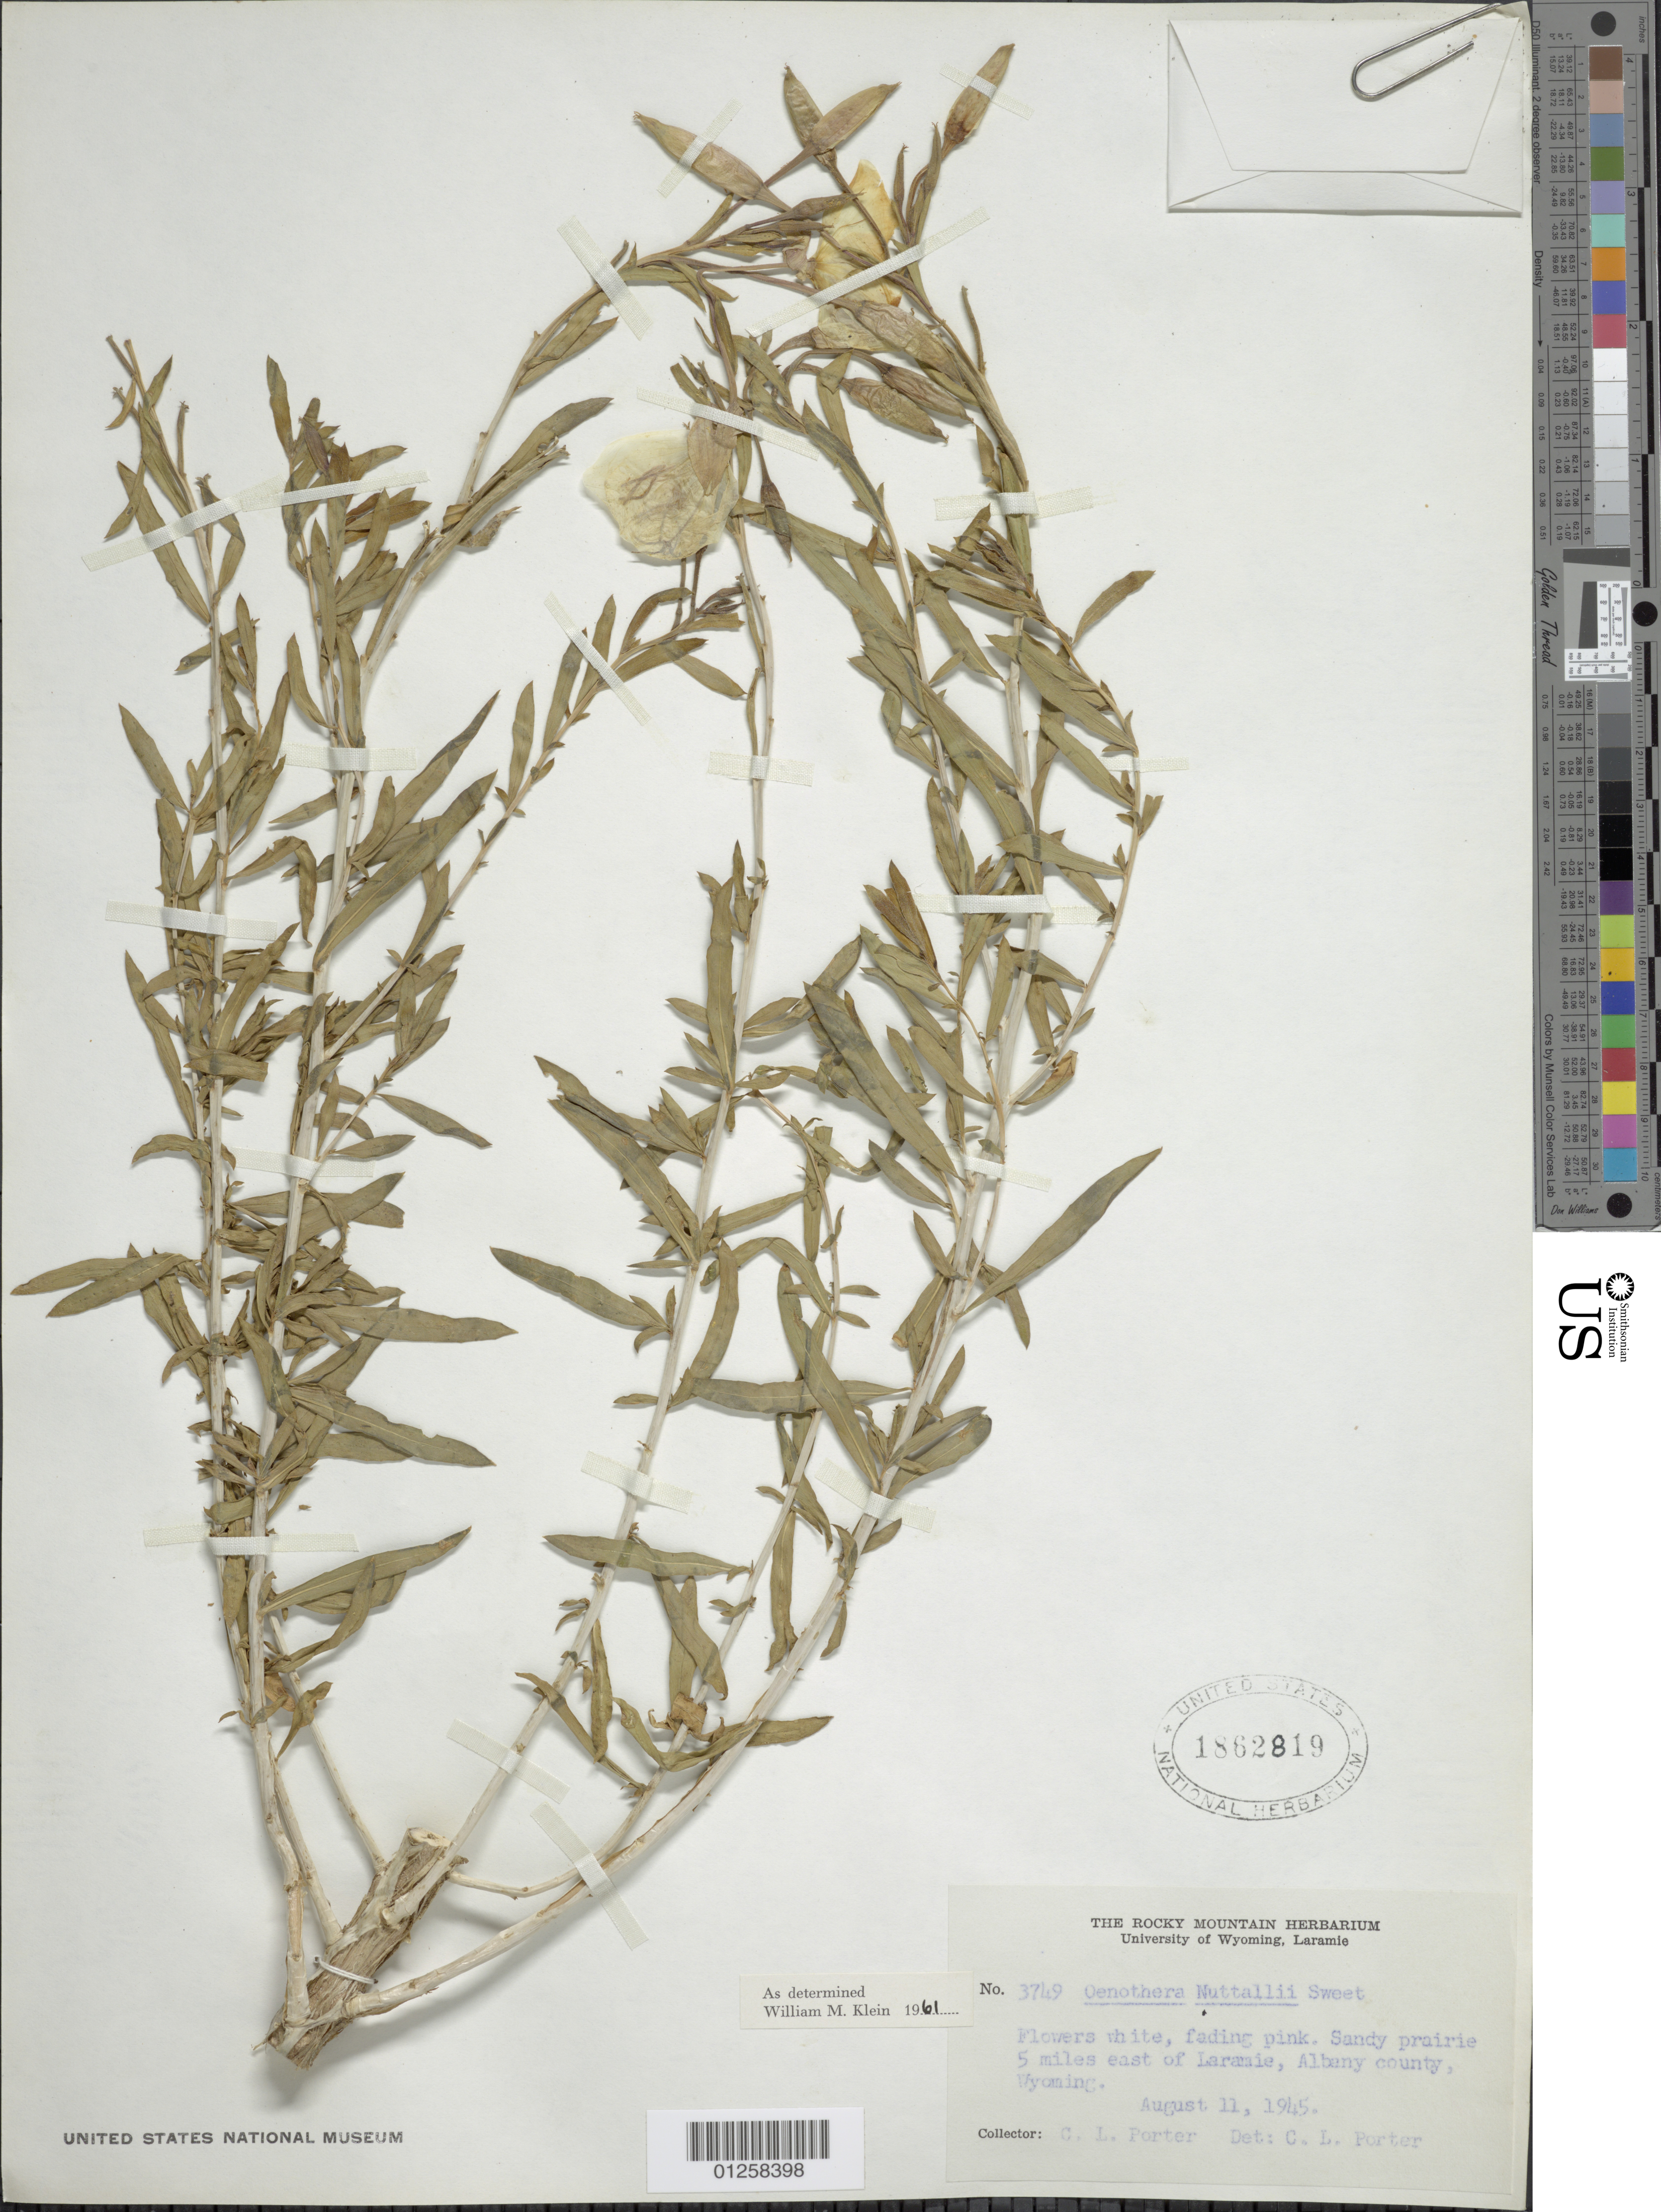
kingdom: Plantae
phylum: Tracheophyta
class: Magnoliopsida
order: Myrtales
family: Onagraceae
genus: Oenothera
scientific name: Oenothera nuttallii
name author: Sweet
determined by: Klein, W. M.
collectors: C. L. Porter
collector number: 3749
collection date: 1945-08-11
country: United States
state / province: Wyoming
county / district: Albany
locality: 5 mi. east of Laramie.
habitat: Sandy prairie.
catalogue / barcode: US 1862819